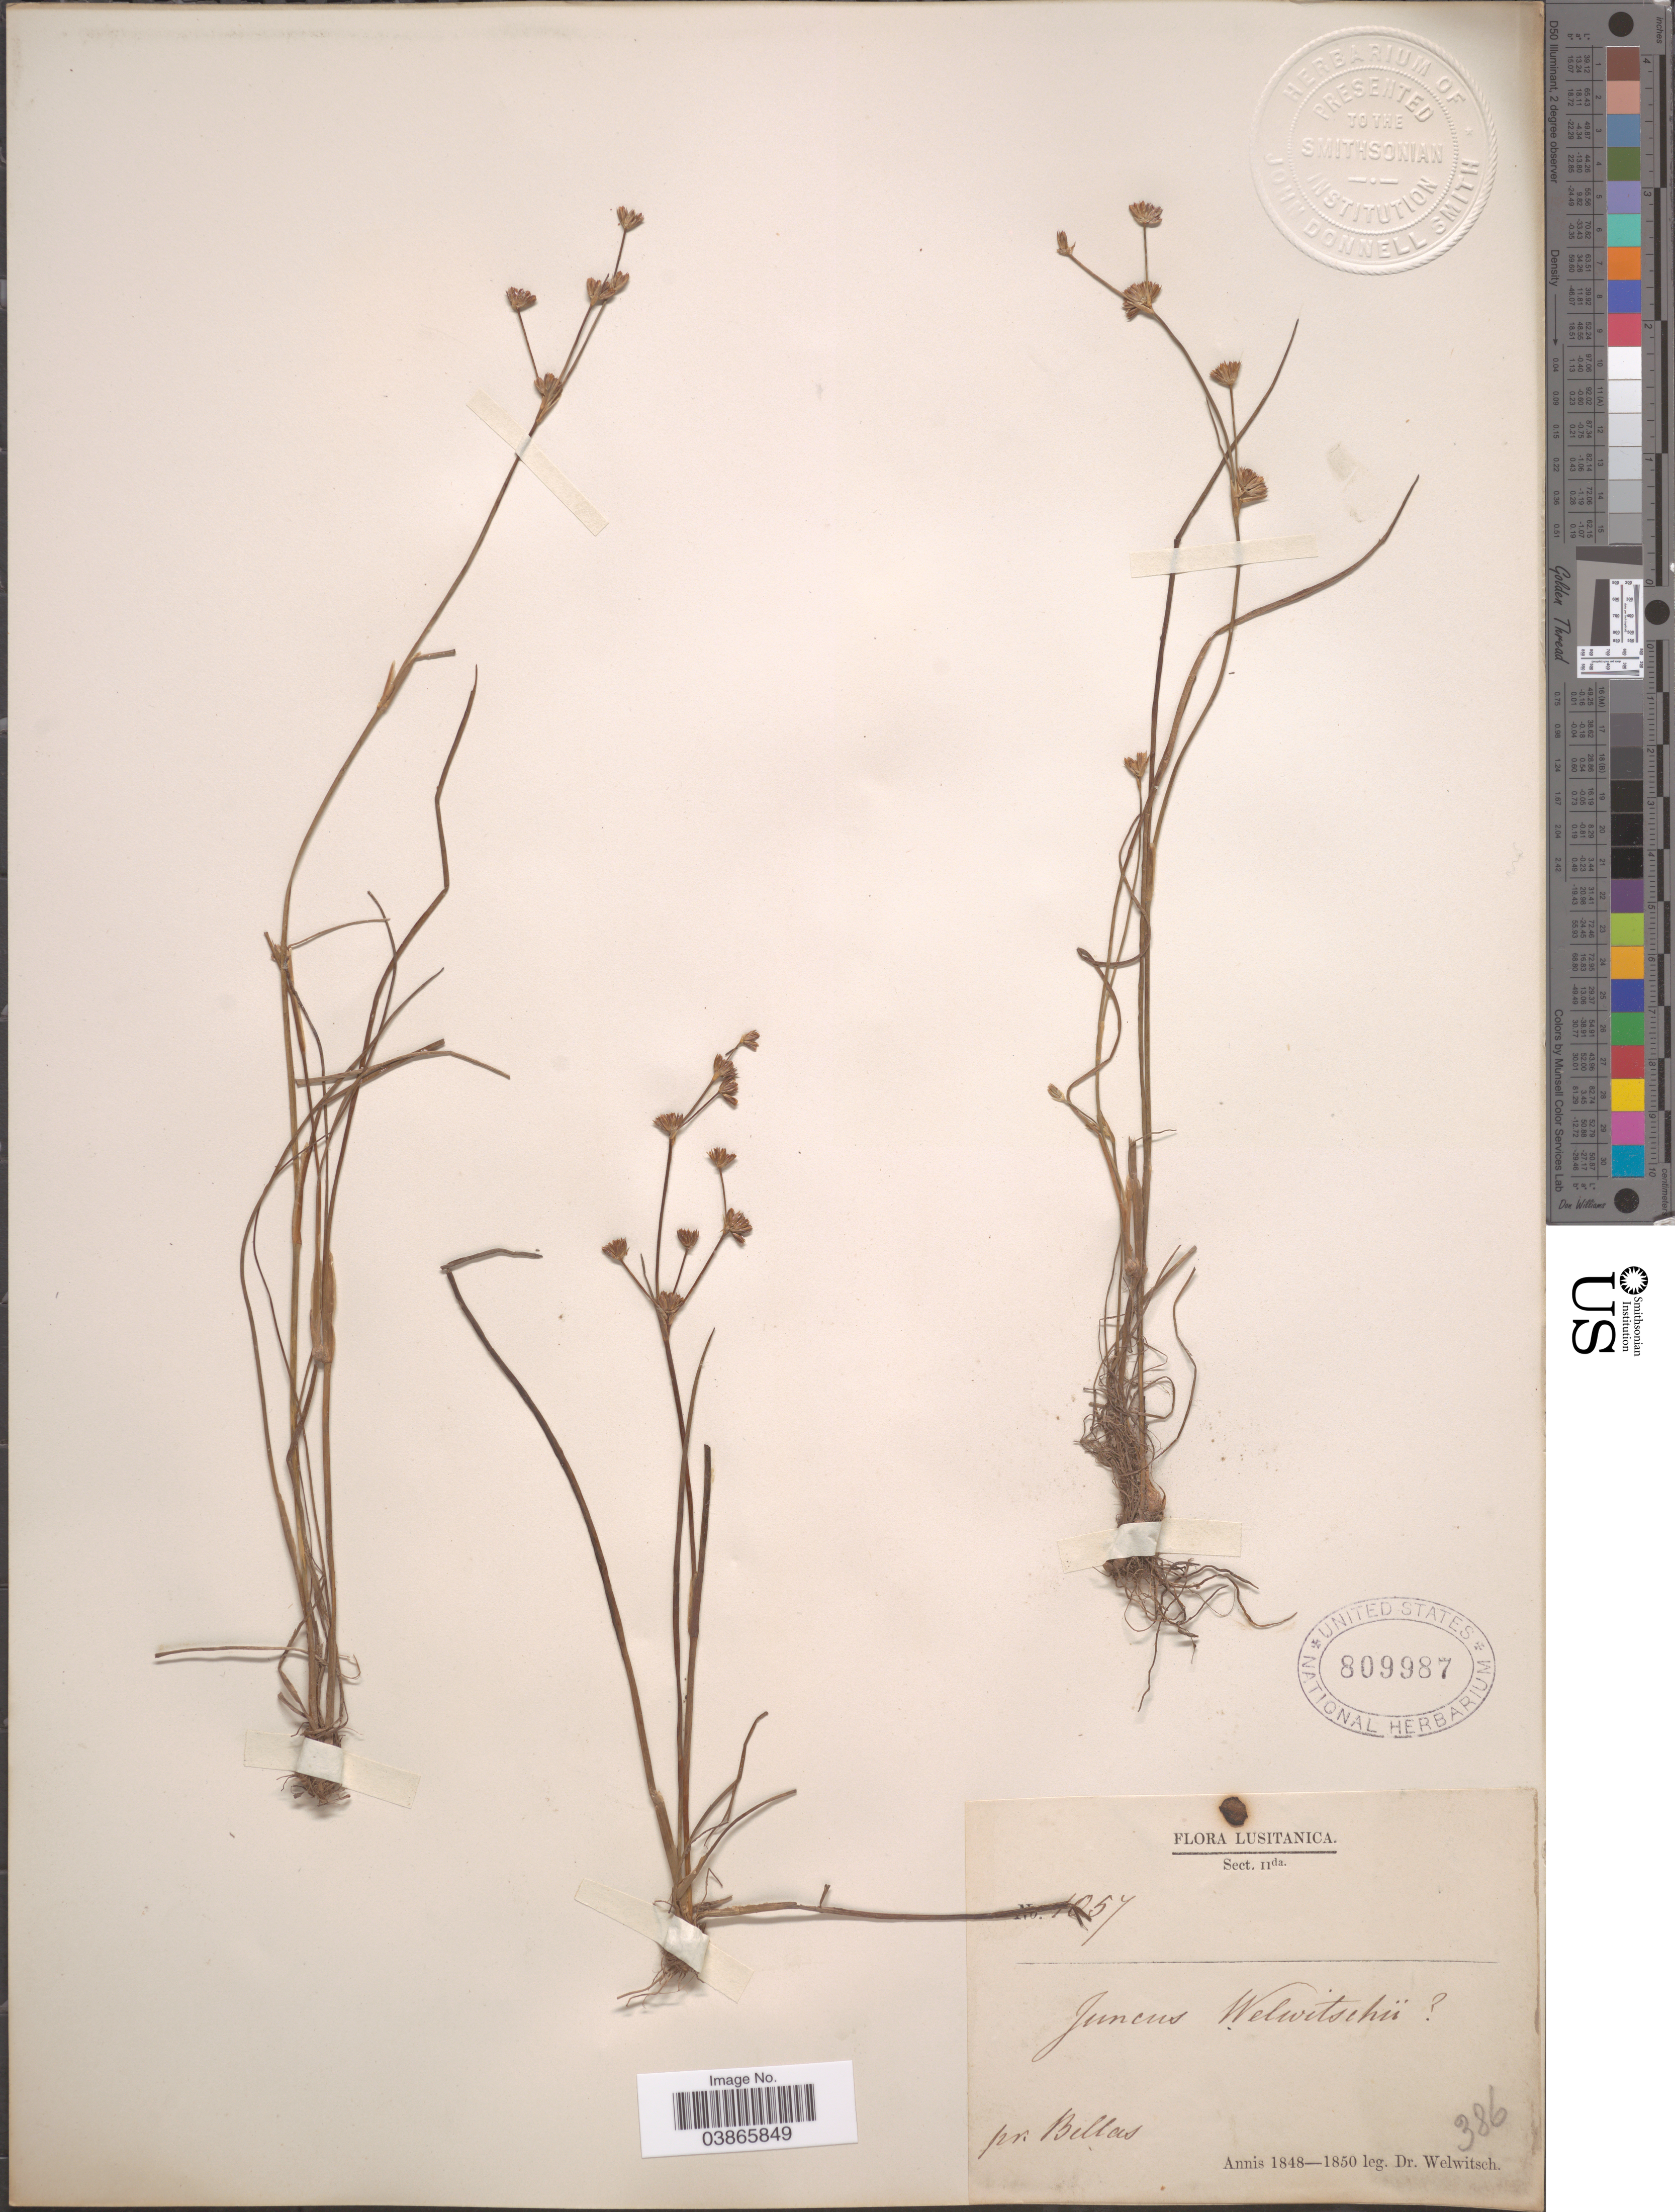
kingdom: Plantae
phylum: Tracheophyta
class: Liliopsida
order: Poales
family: Juncaceae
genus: Juncus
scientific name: Juncus welwitschii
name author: Hochst. ex Steud.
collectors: -. Welwitsch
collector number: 1057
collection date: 1848/1850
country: Portugal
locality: Lusitanica. Pr. Bellas.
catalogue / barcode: US 809987